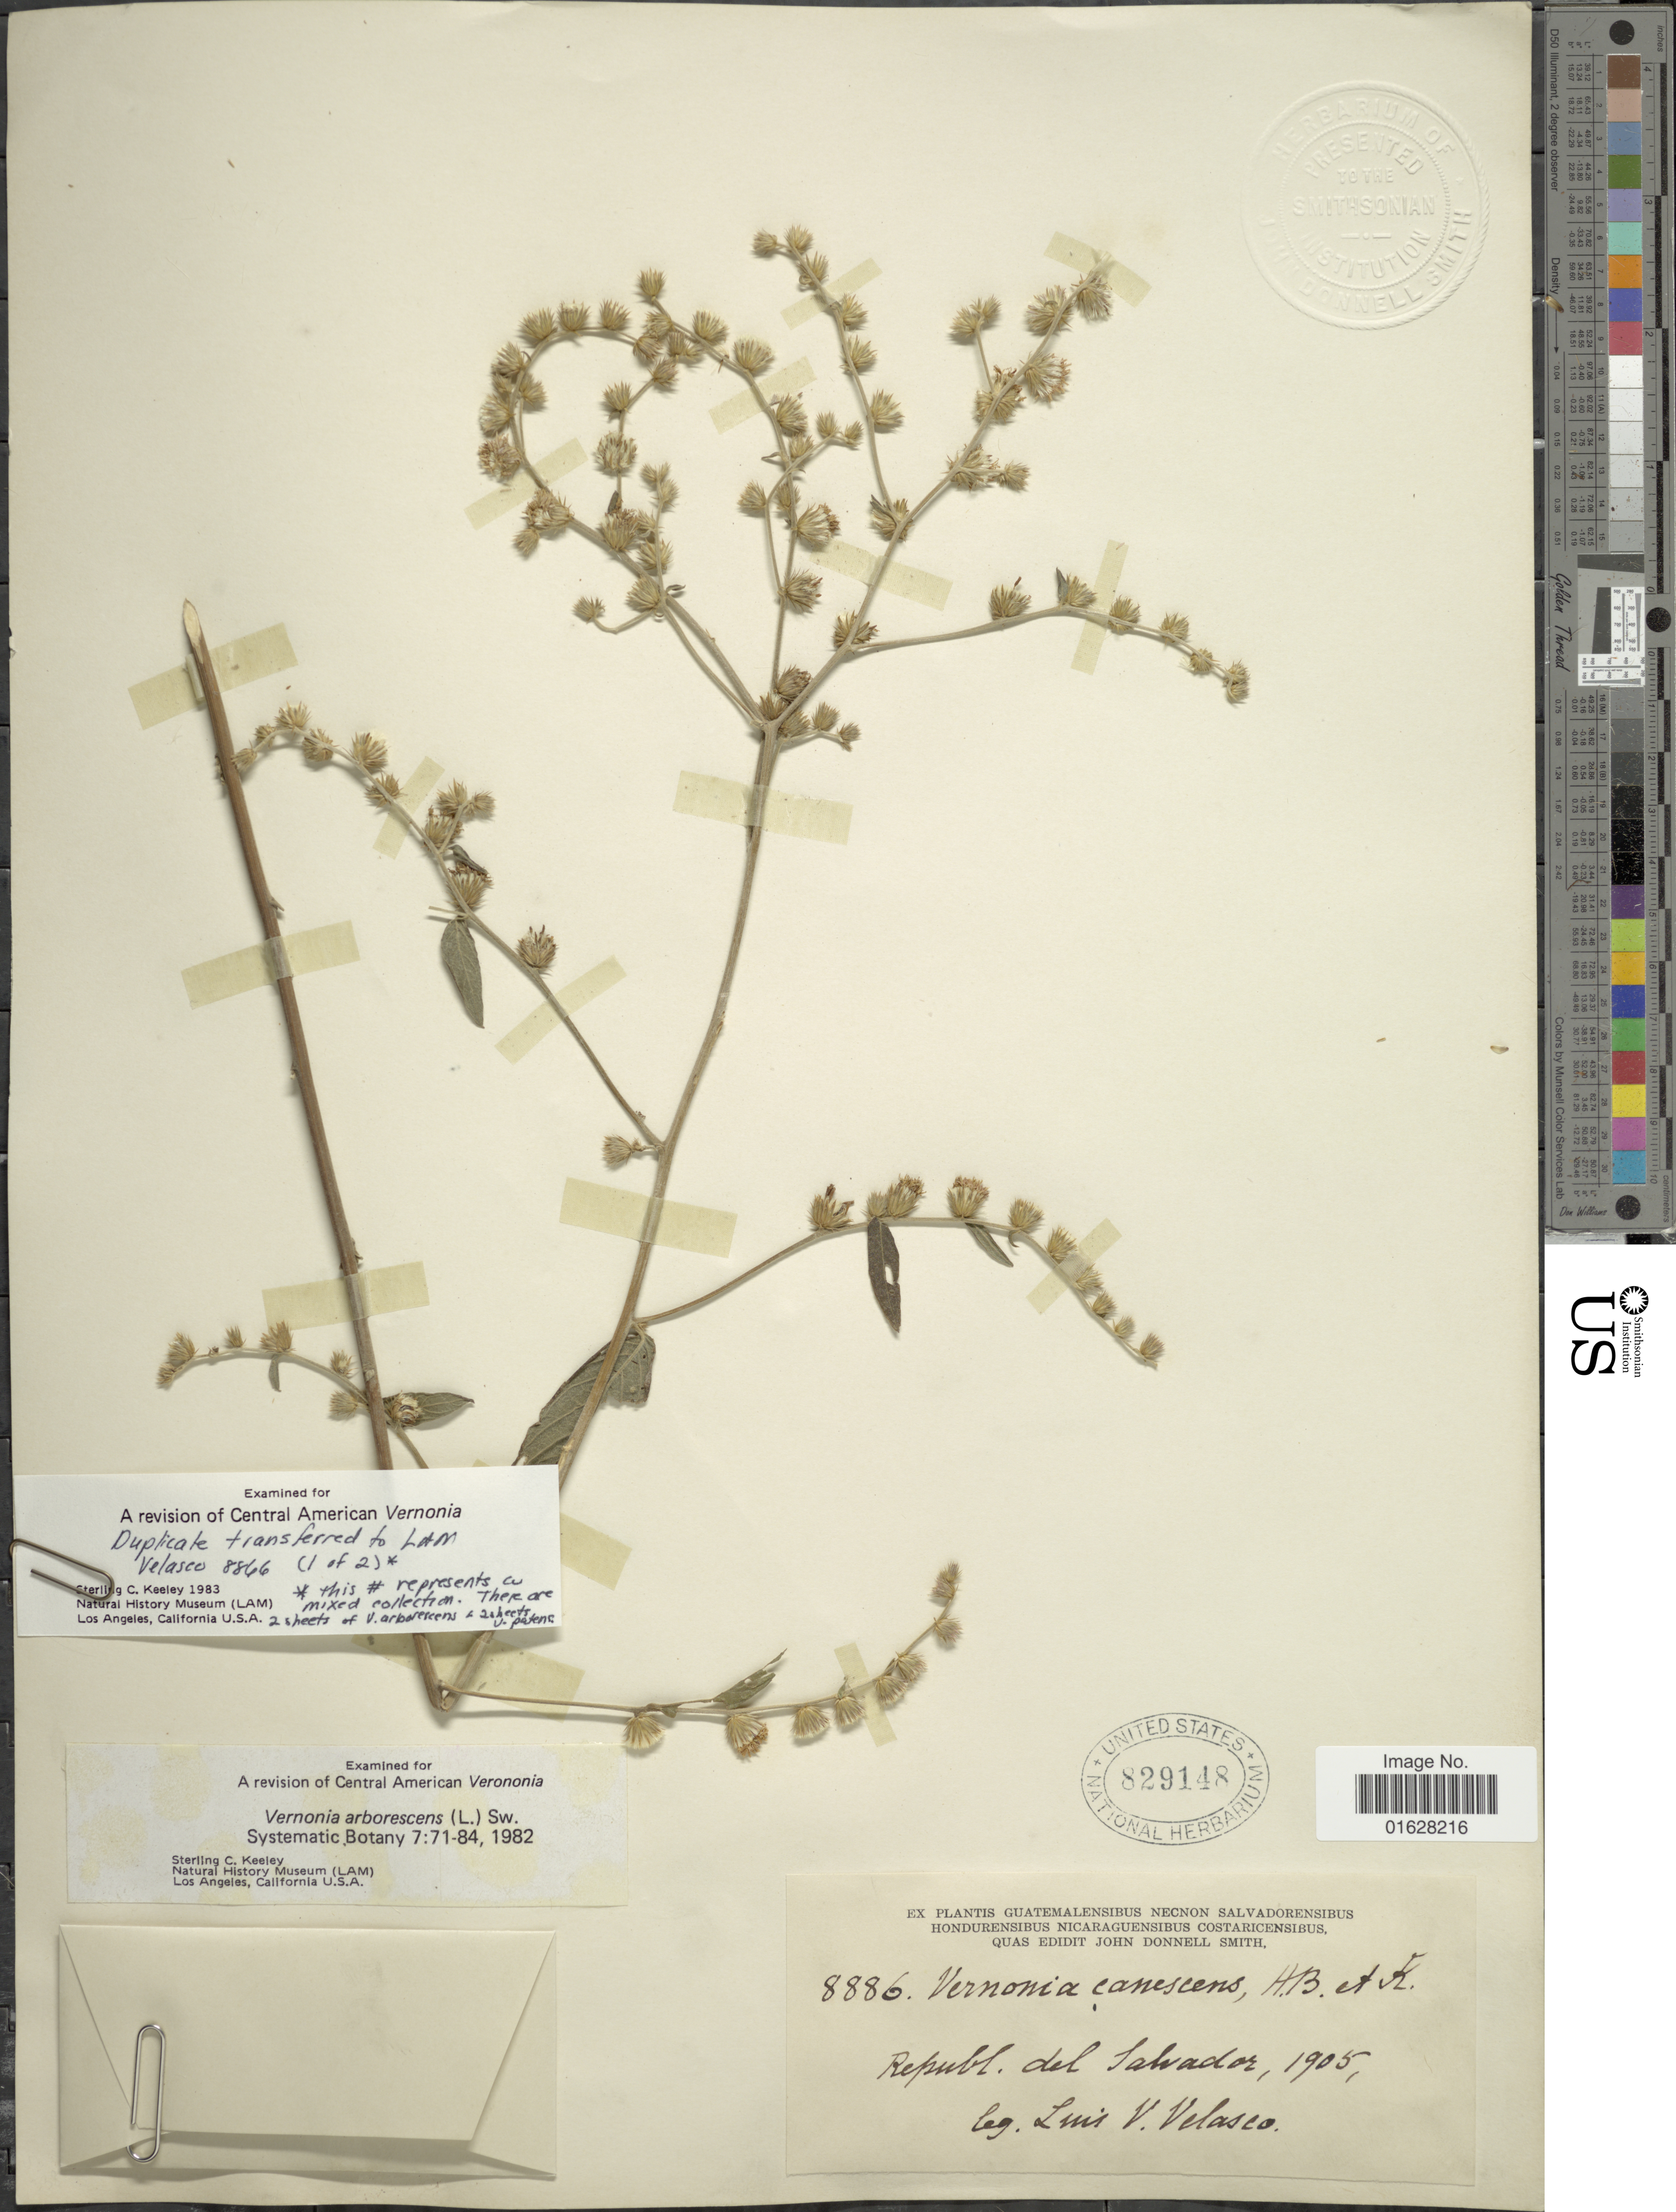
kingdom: Plantae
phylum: Tracheophyta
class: Magnoliopsida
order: Asterales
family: Asteraceae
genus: Lepidaploa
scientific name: Lepidaploa canescens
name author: (Kunth) H. Rob.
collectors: L. Velasco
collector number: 8886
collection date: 1905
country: El Salvador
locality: Republ. del Salvador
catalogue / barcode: US 829148